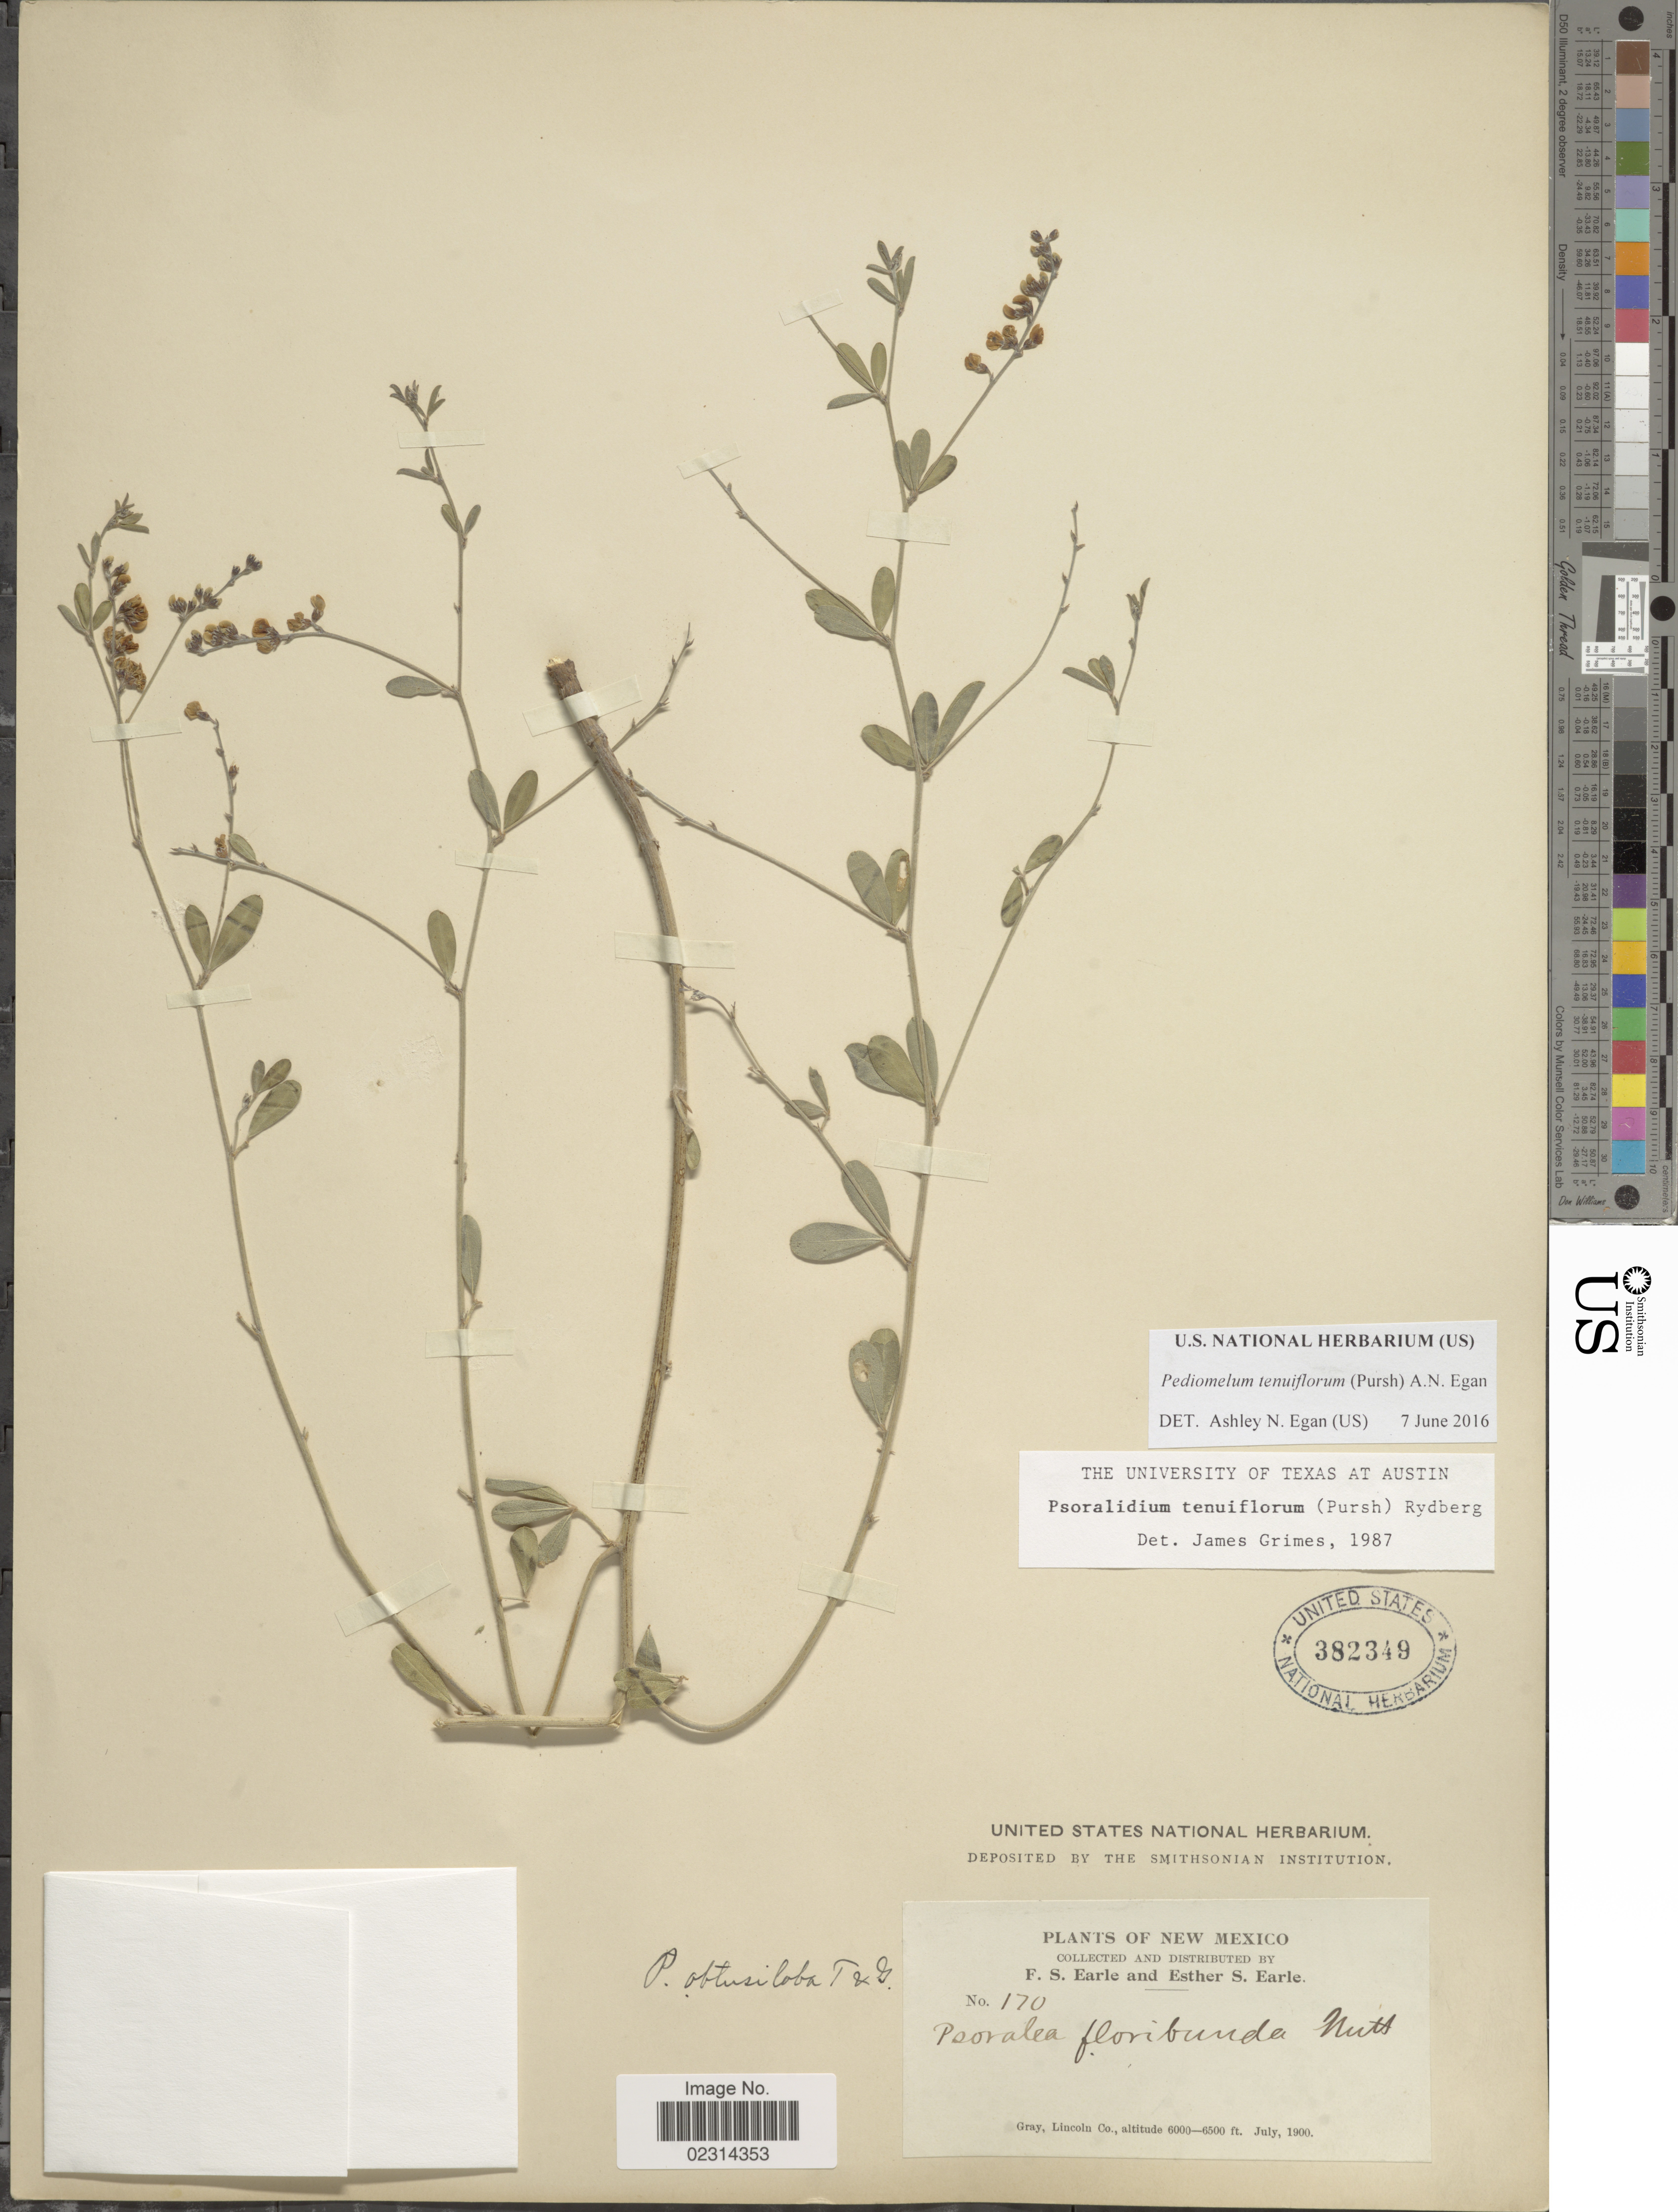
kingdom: Plantae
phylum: Tracheophyta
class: Magnoliopsida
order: Fabales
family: Fabaceae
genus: Psoralidium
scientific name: Psoralidium tenuiflorum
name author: (Pursh) Rydb.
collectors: F. S. Earle & E. S. Earle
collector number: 170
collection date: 1900-07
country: United States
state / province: New Mexico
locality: Gray, Lincoln Co.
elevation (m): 1829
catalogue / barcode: US 382349